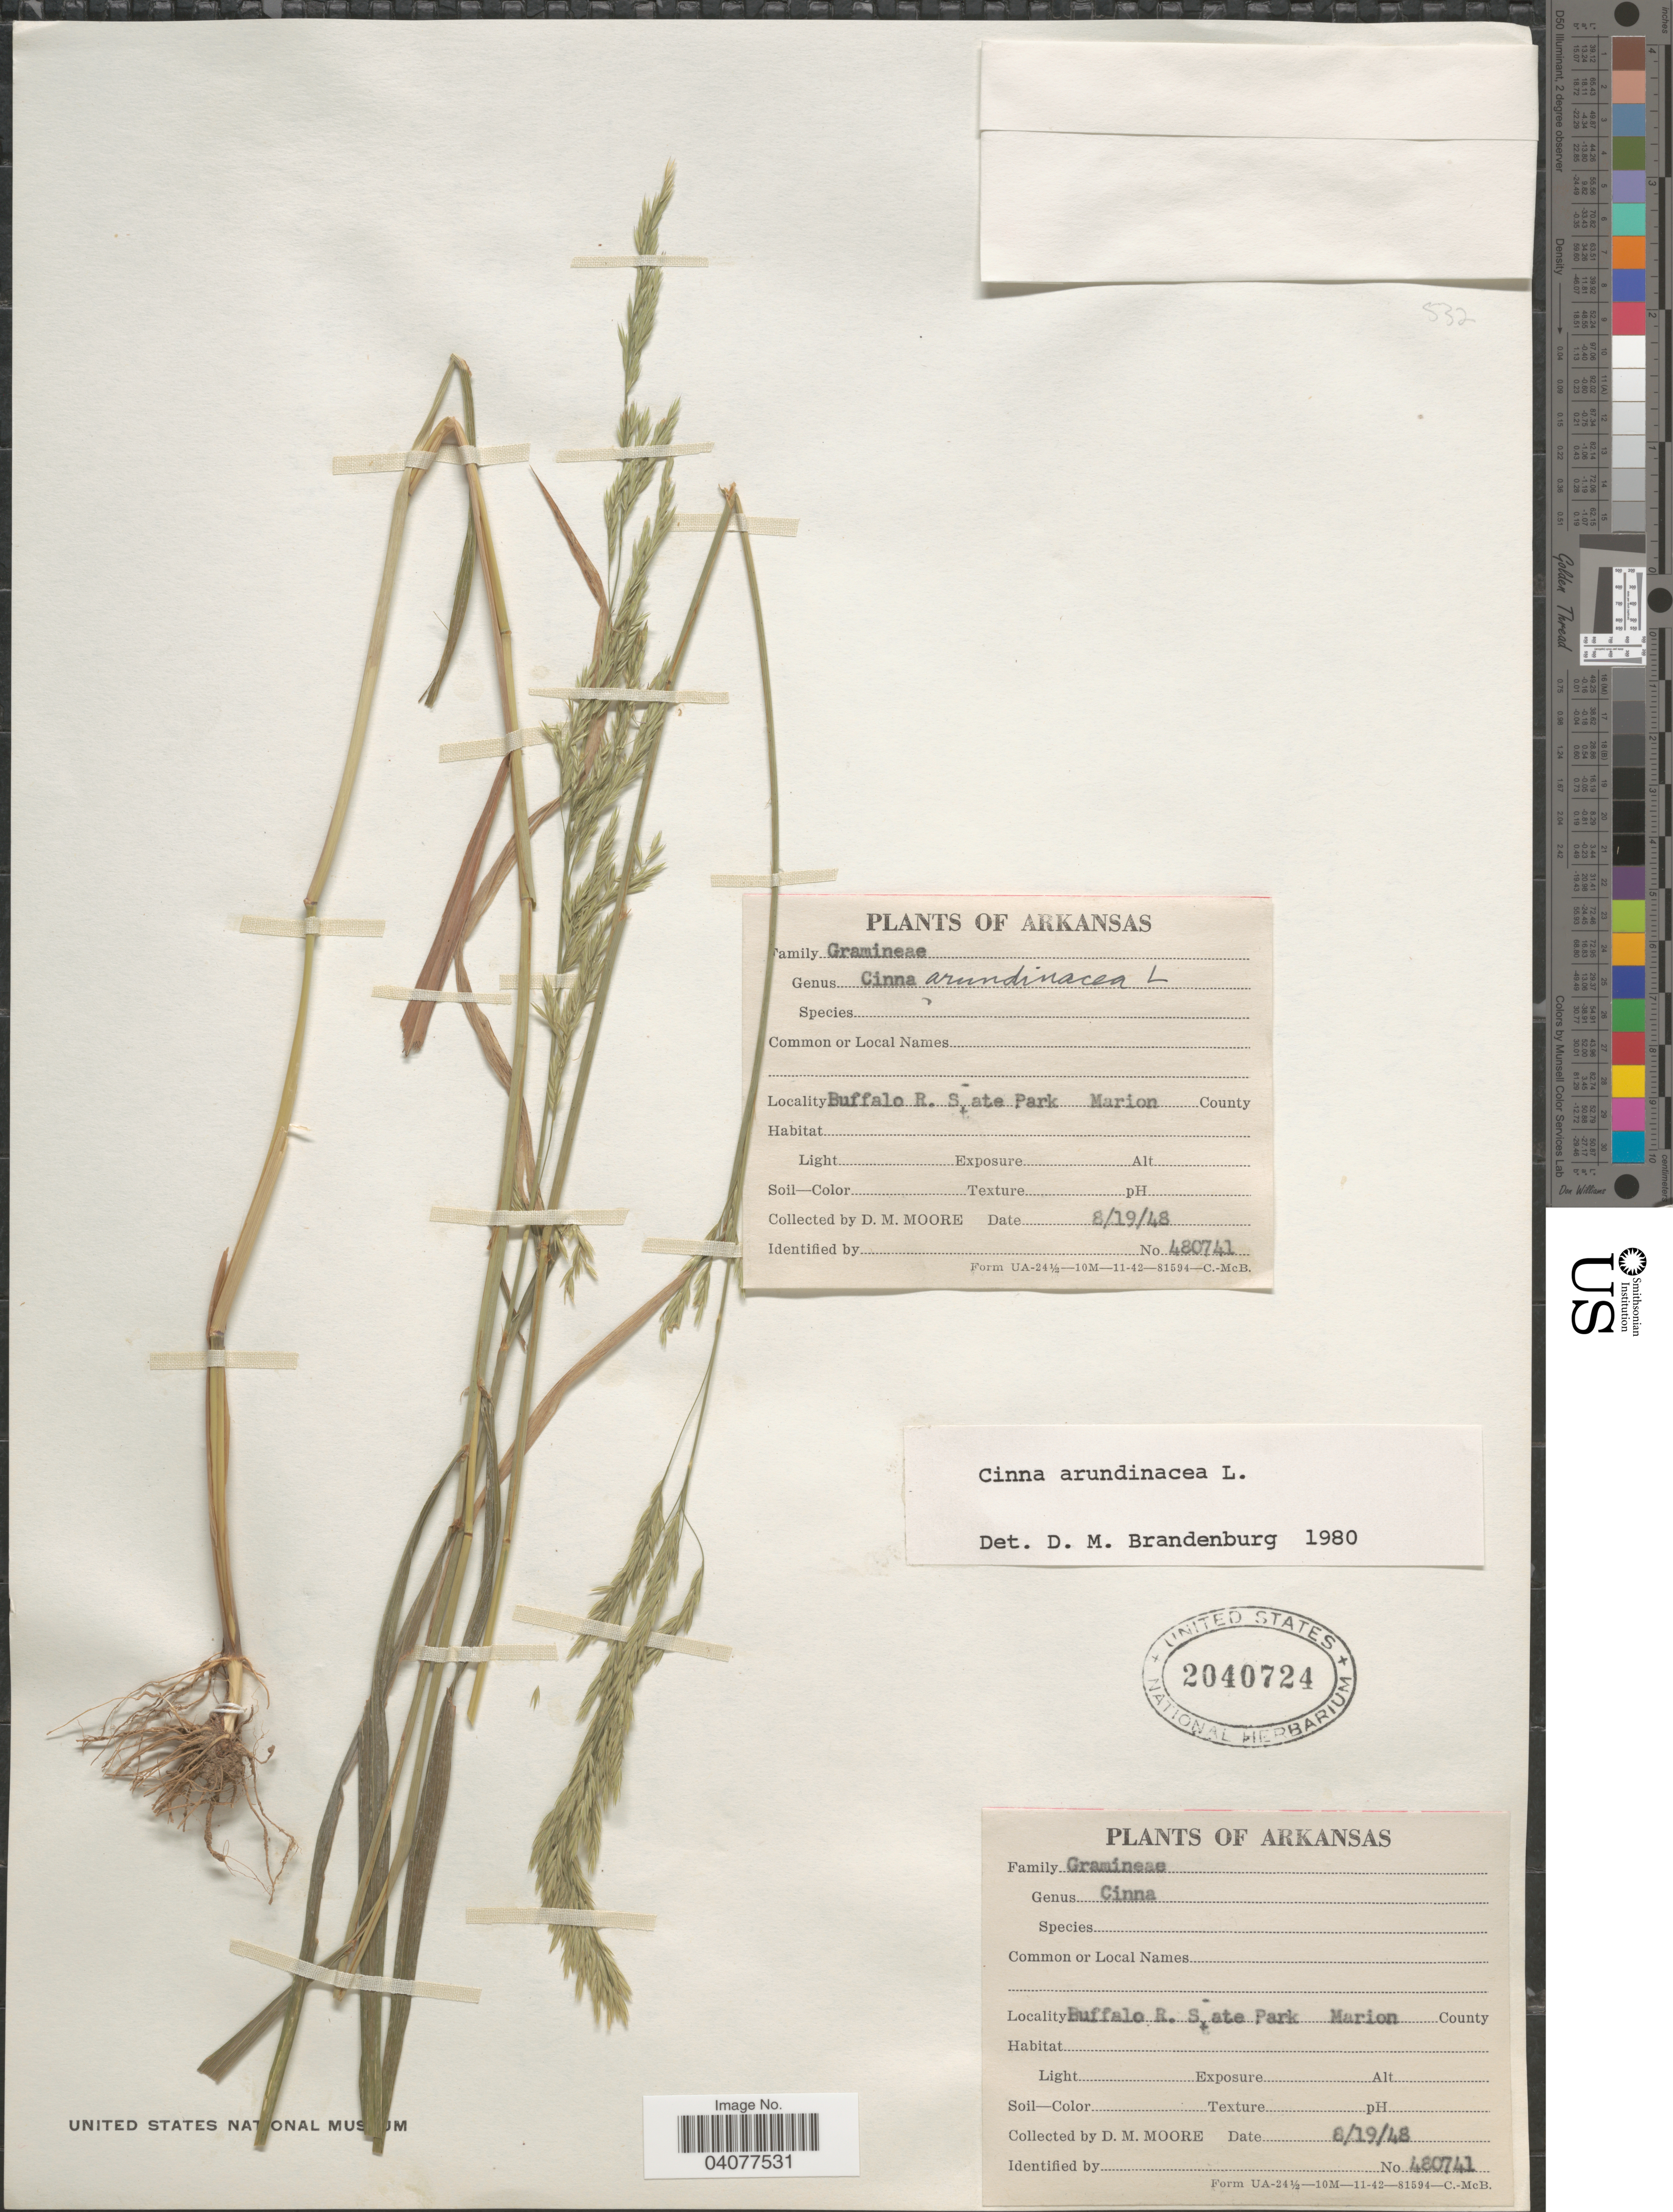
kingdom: Plantae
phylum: Tracheophyta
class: Liliopsida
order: Poales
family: Poaceae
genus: Cinna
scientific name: Cinna arundinacea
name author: L.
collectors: D. Moore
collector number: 480741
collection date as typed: Transcribed d/m/y: 19/8/48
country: United States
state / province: Arkansas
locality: Buffalo R. State Park. Marion County.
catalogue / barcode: US 2040724